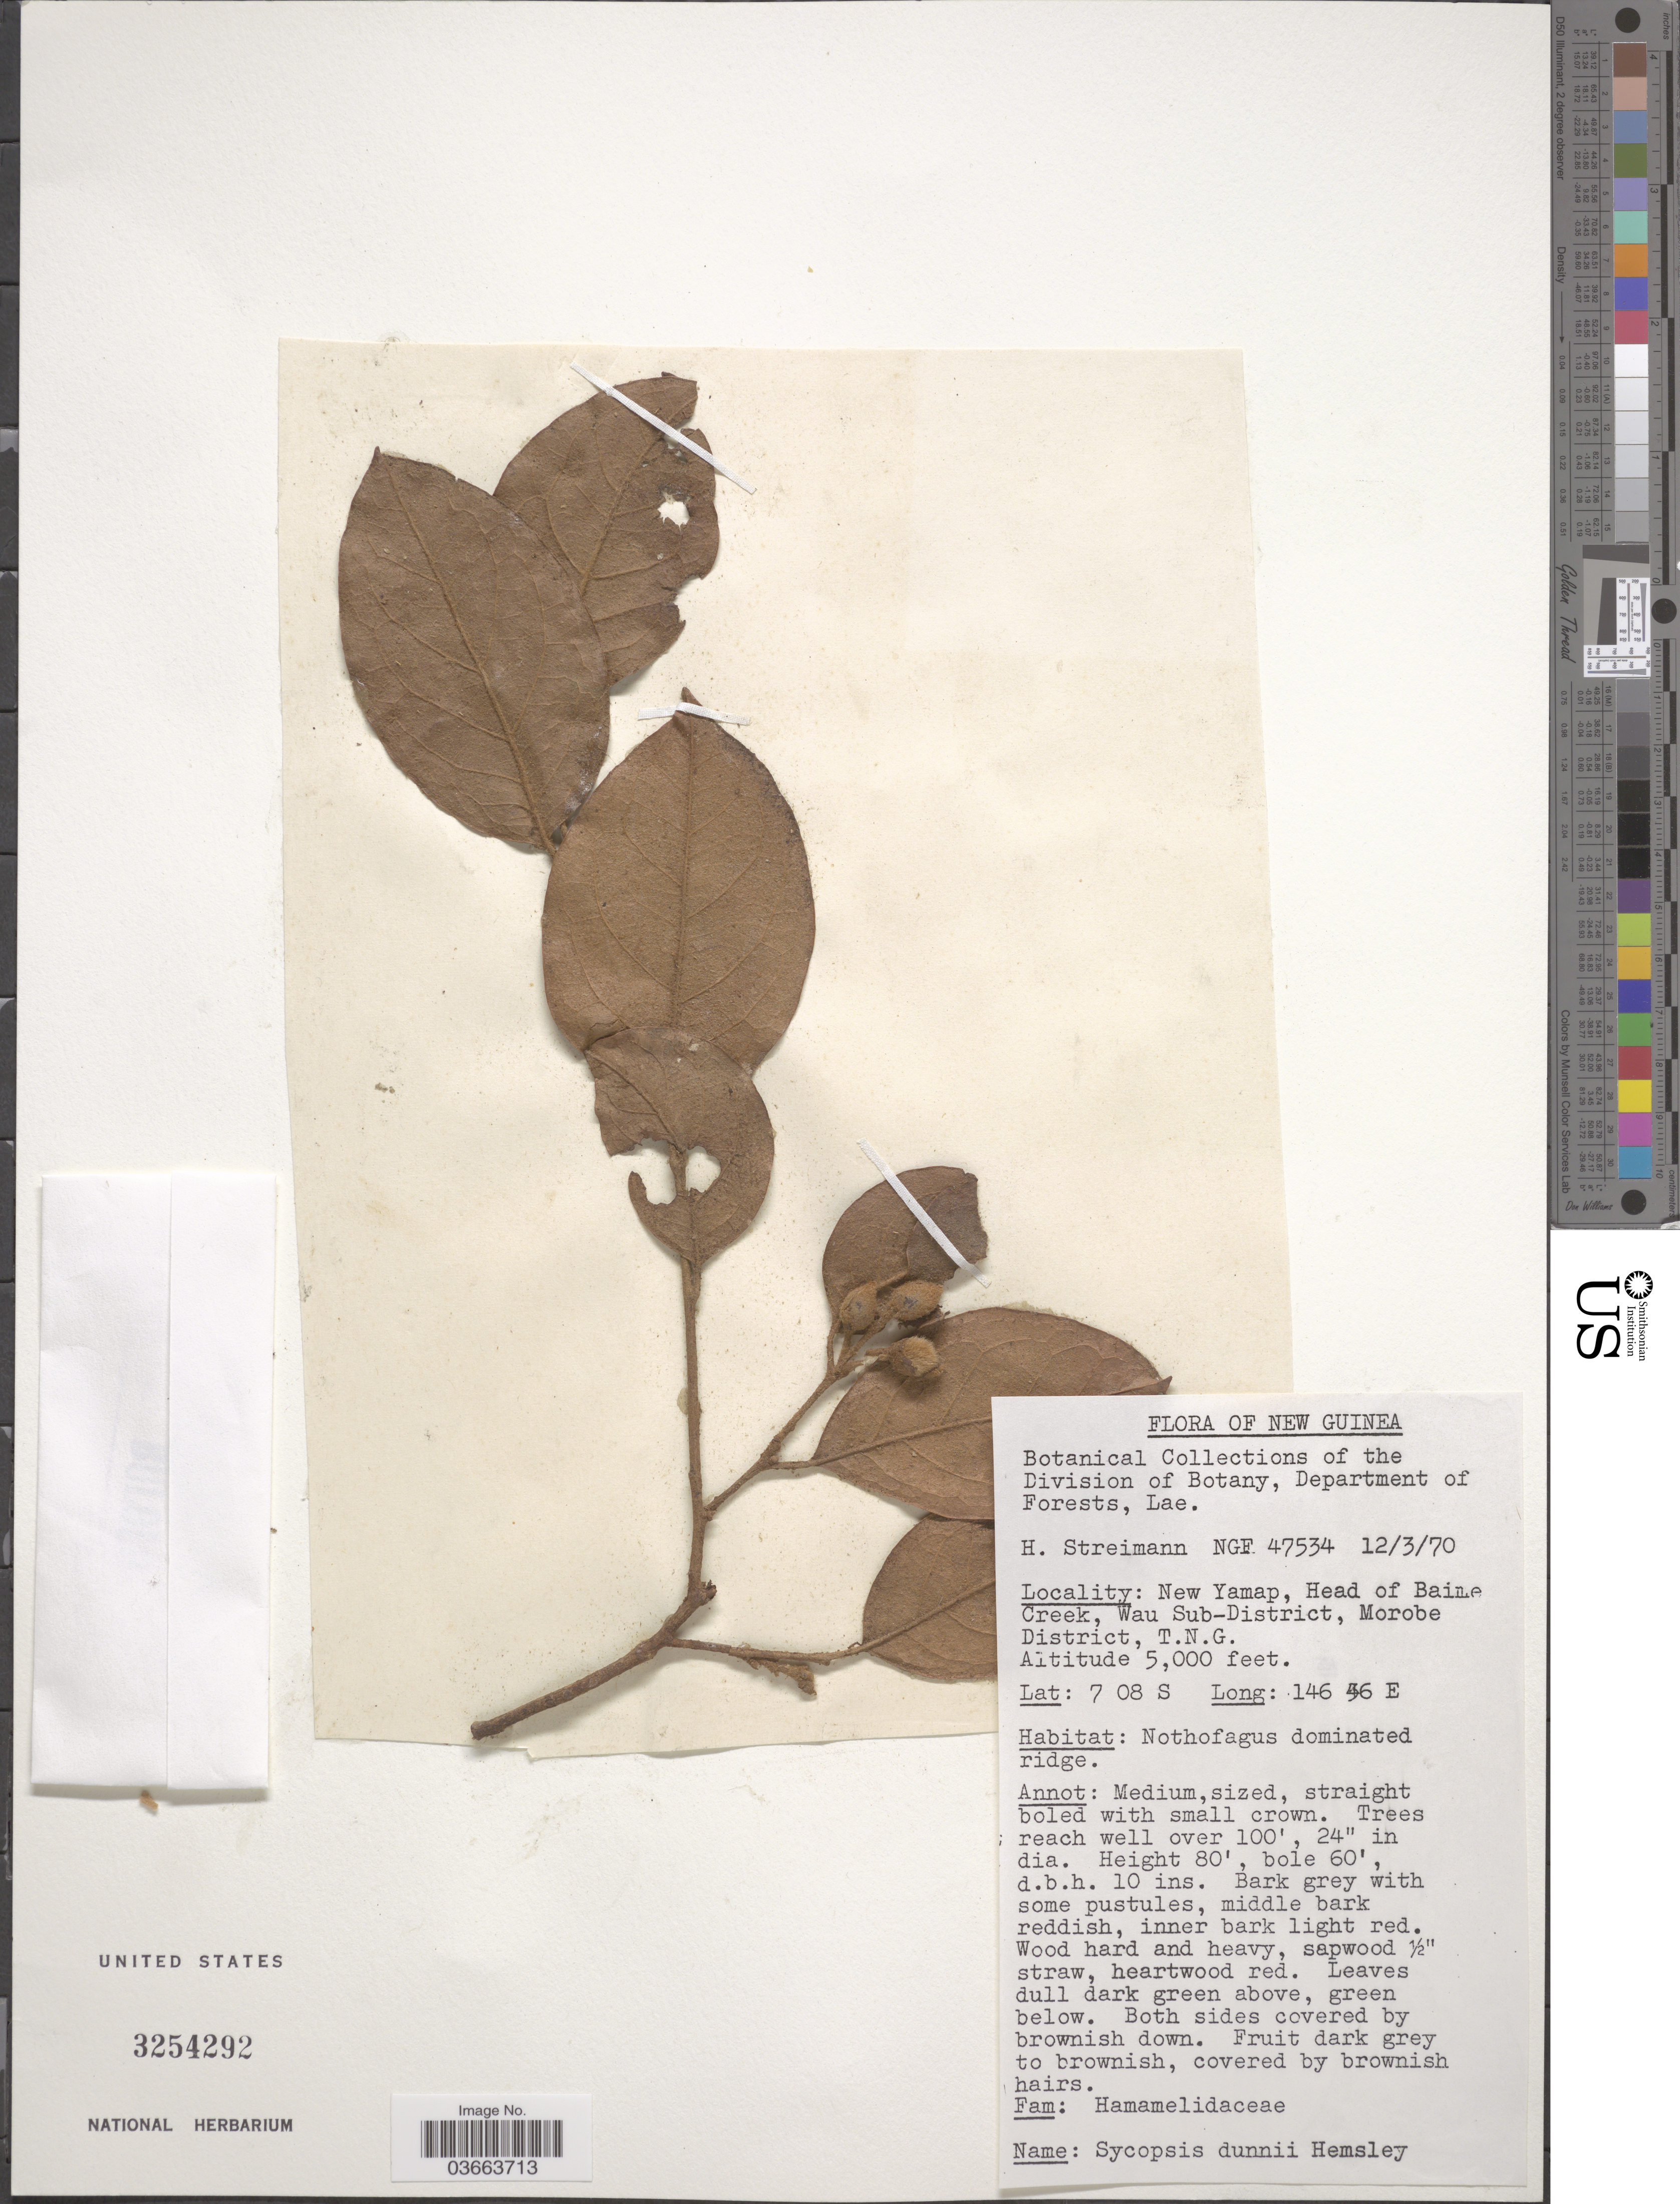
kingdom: Plantae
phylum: Tracheophyta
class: Magnoliopsida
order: Saxifragales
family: Hamamelidaceae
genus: Distyliopsis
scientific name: Distyliopsis lanata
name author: N.A. Brummitt & Utteridge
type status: Isotype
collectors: H. Streimann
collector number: NGF 47534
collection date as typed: Transcribed d/m/y: 12/3/70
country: Papua New Guinea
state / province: Morobe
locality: New Guinea. New Yamap, Head of Baime Creek, Wau Sub-District, Morobe District, T.N.G.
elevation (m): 1524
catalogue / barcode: US 3254292